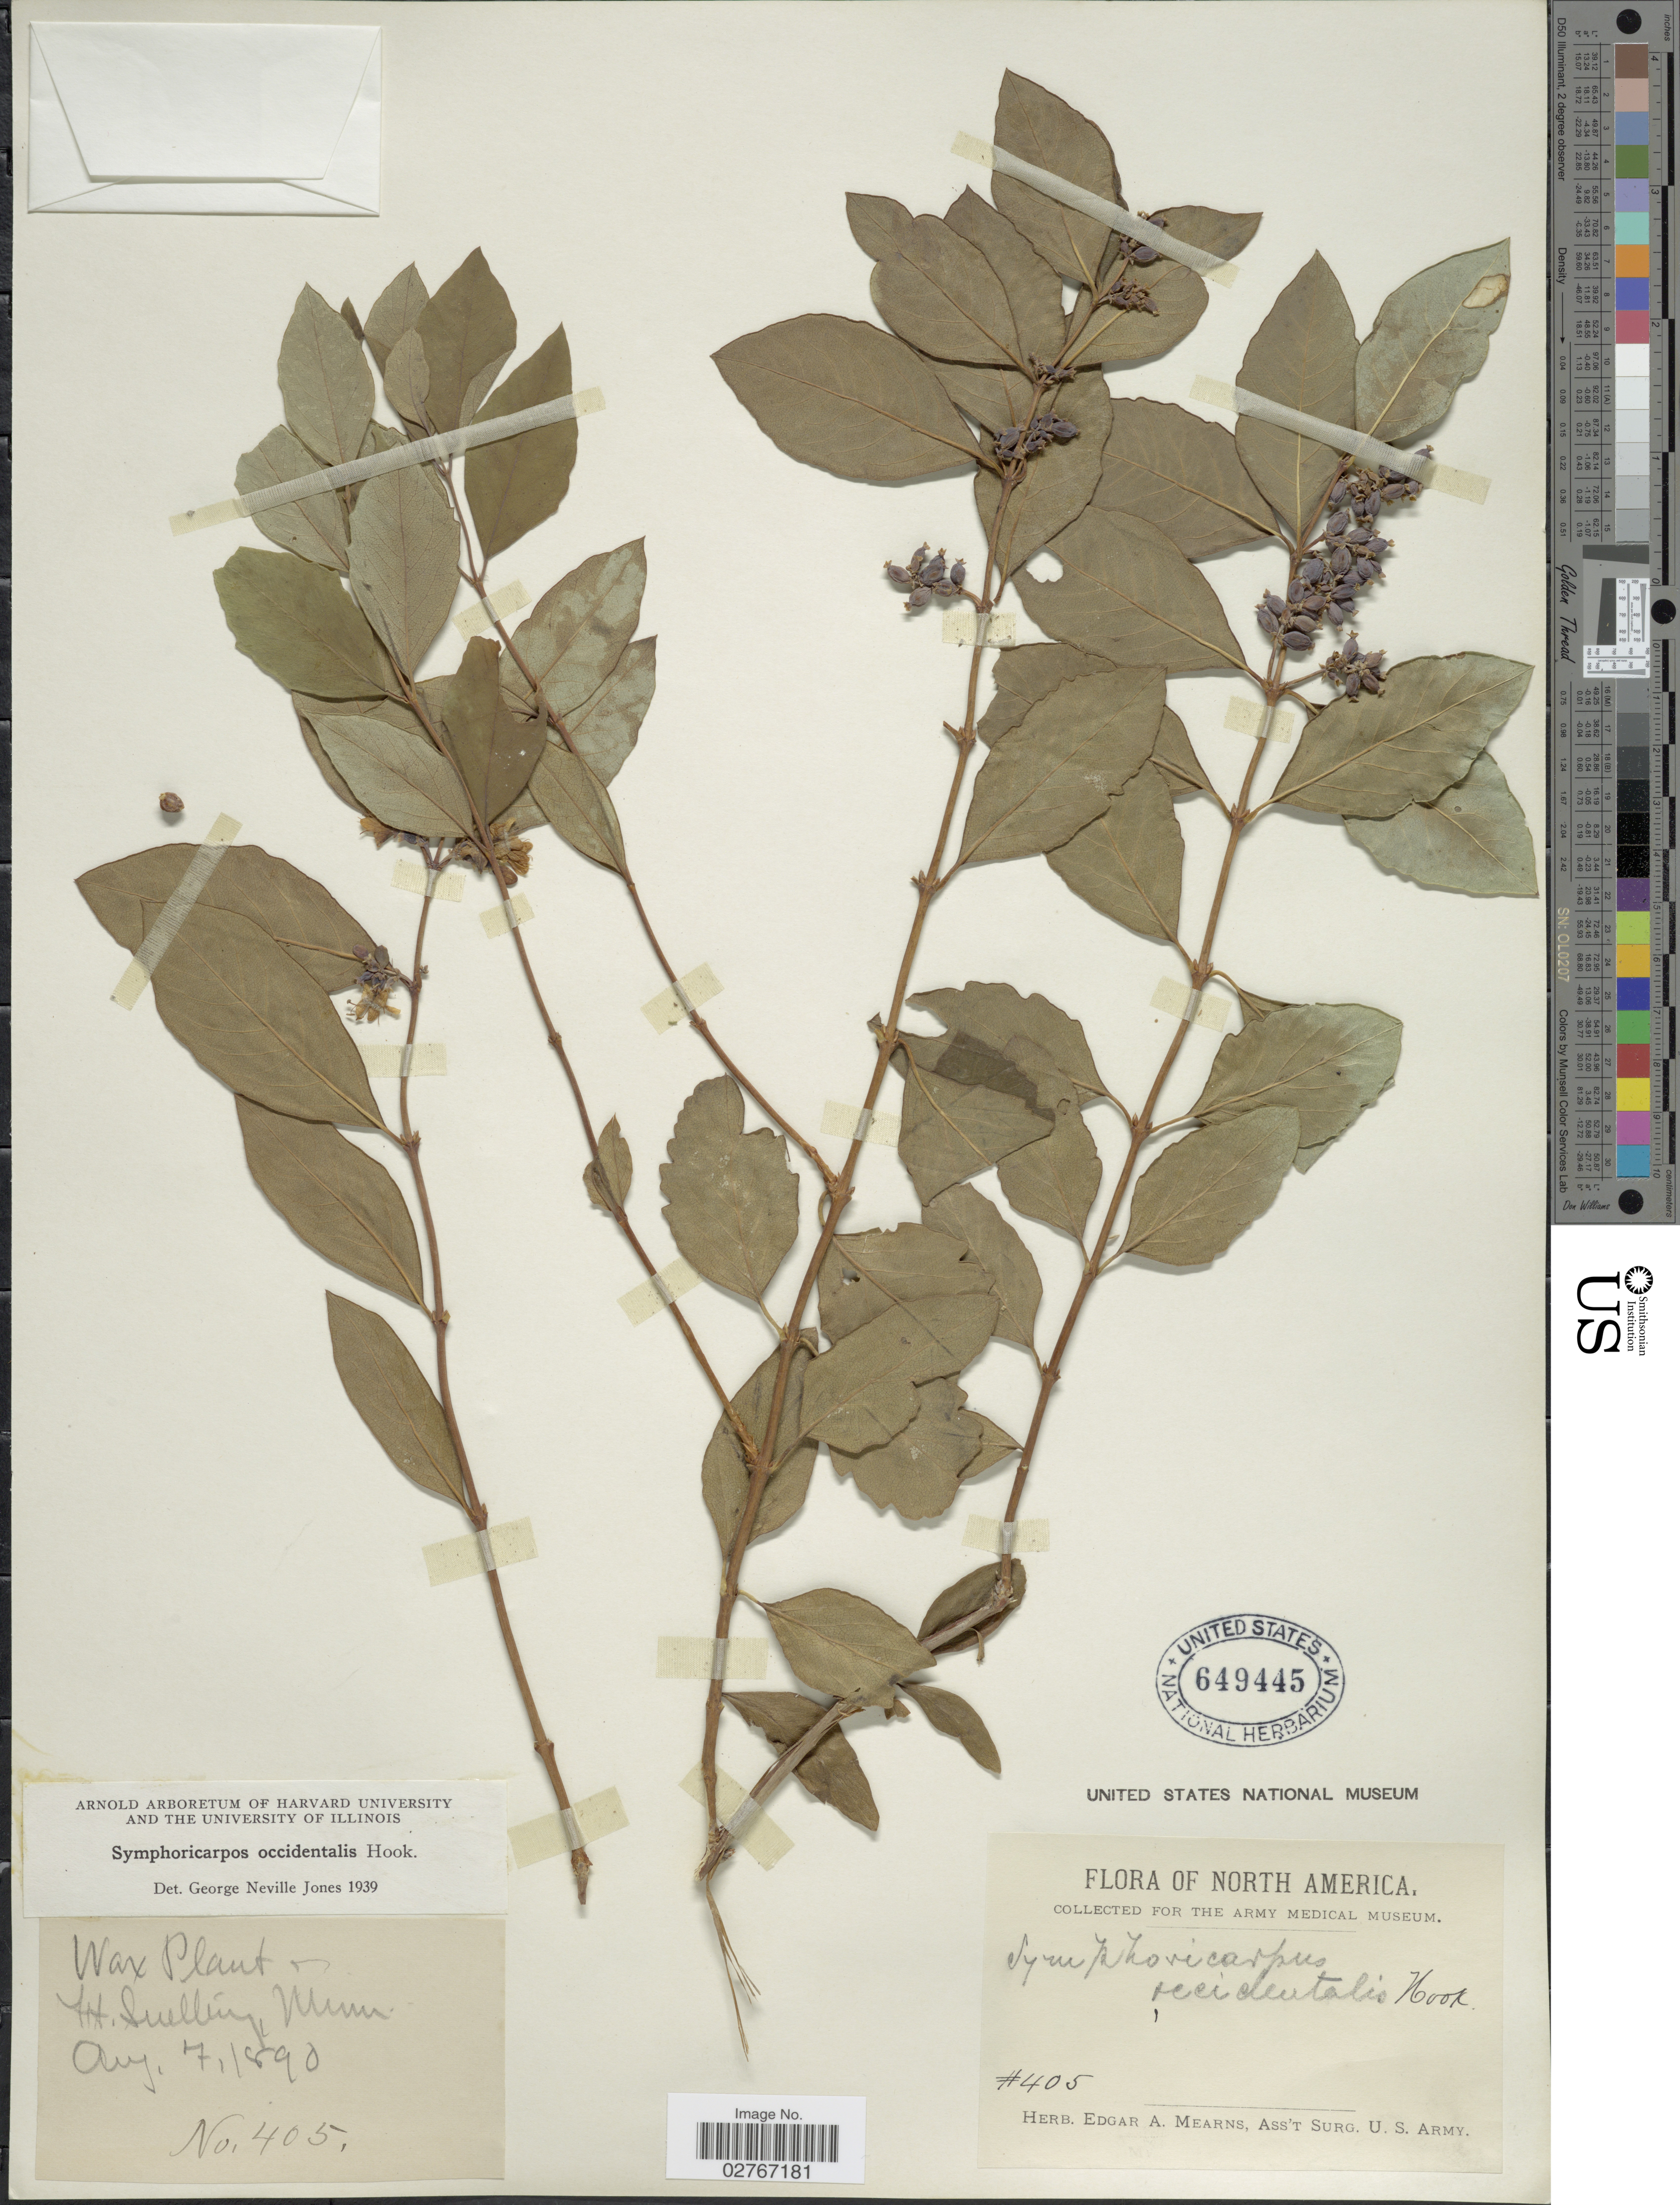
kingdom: Plantae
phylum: Tracheophyta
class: Magnoliopsida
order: Dipsacales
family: Caprifoliaceae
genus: Symphoricarpos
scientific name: Symphoricarpos occidentalis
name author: (R. Br.) Hook.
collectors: ex herb. Edgar A. Mearns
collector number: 405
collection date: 1890-08-07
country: United States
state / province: Minnesota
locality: Frt Snelling.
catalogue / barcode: US 649445